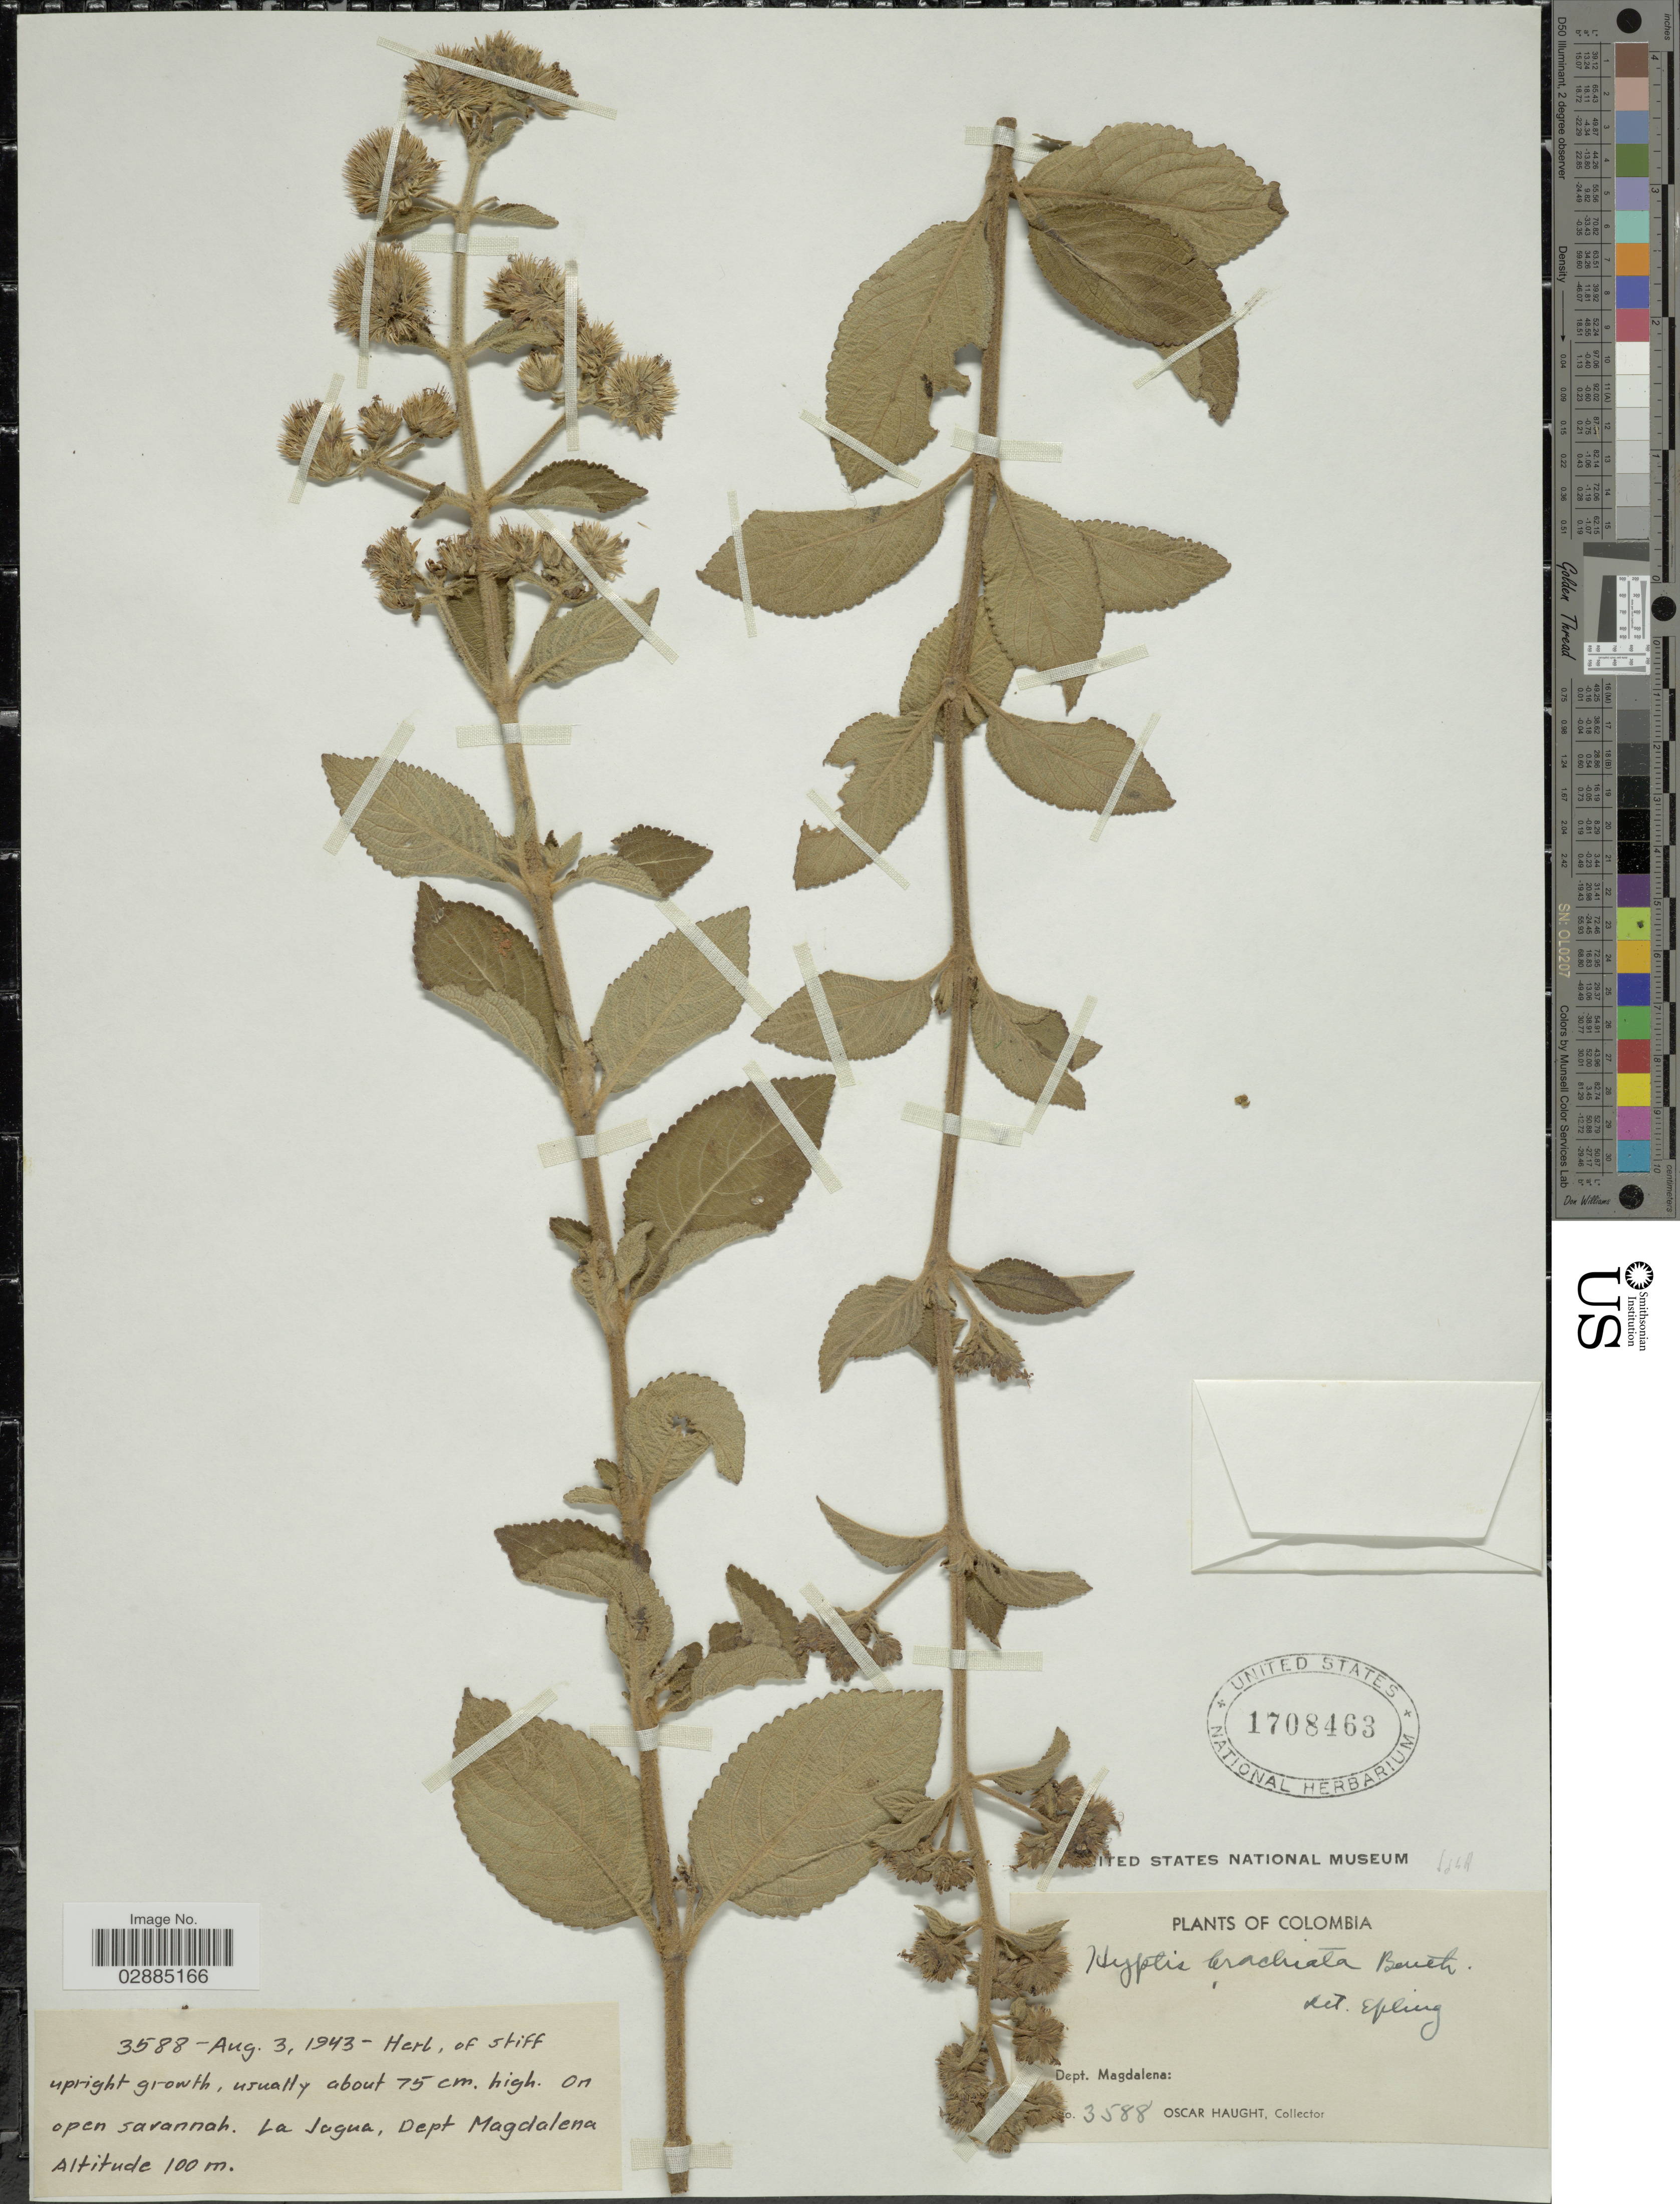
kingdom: Plantae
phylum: Tracheophyta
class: Magnoliopsida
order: Lamiales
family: Lamiaceae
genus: Hyptis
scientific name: Hyptis brachiata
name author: Briq.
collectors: O. Haught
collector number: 3588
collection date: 1943-08-03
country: Colombia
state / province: Magdalena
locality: La Jagua, Dept. Magdalena.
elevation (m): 100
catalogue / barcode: US 1708463